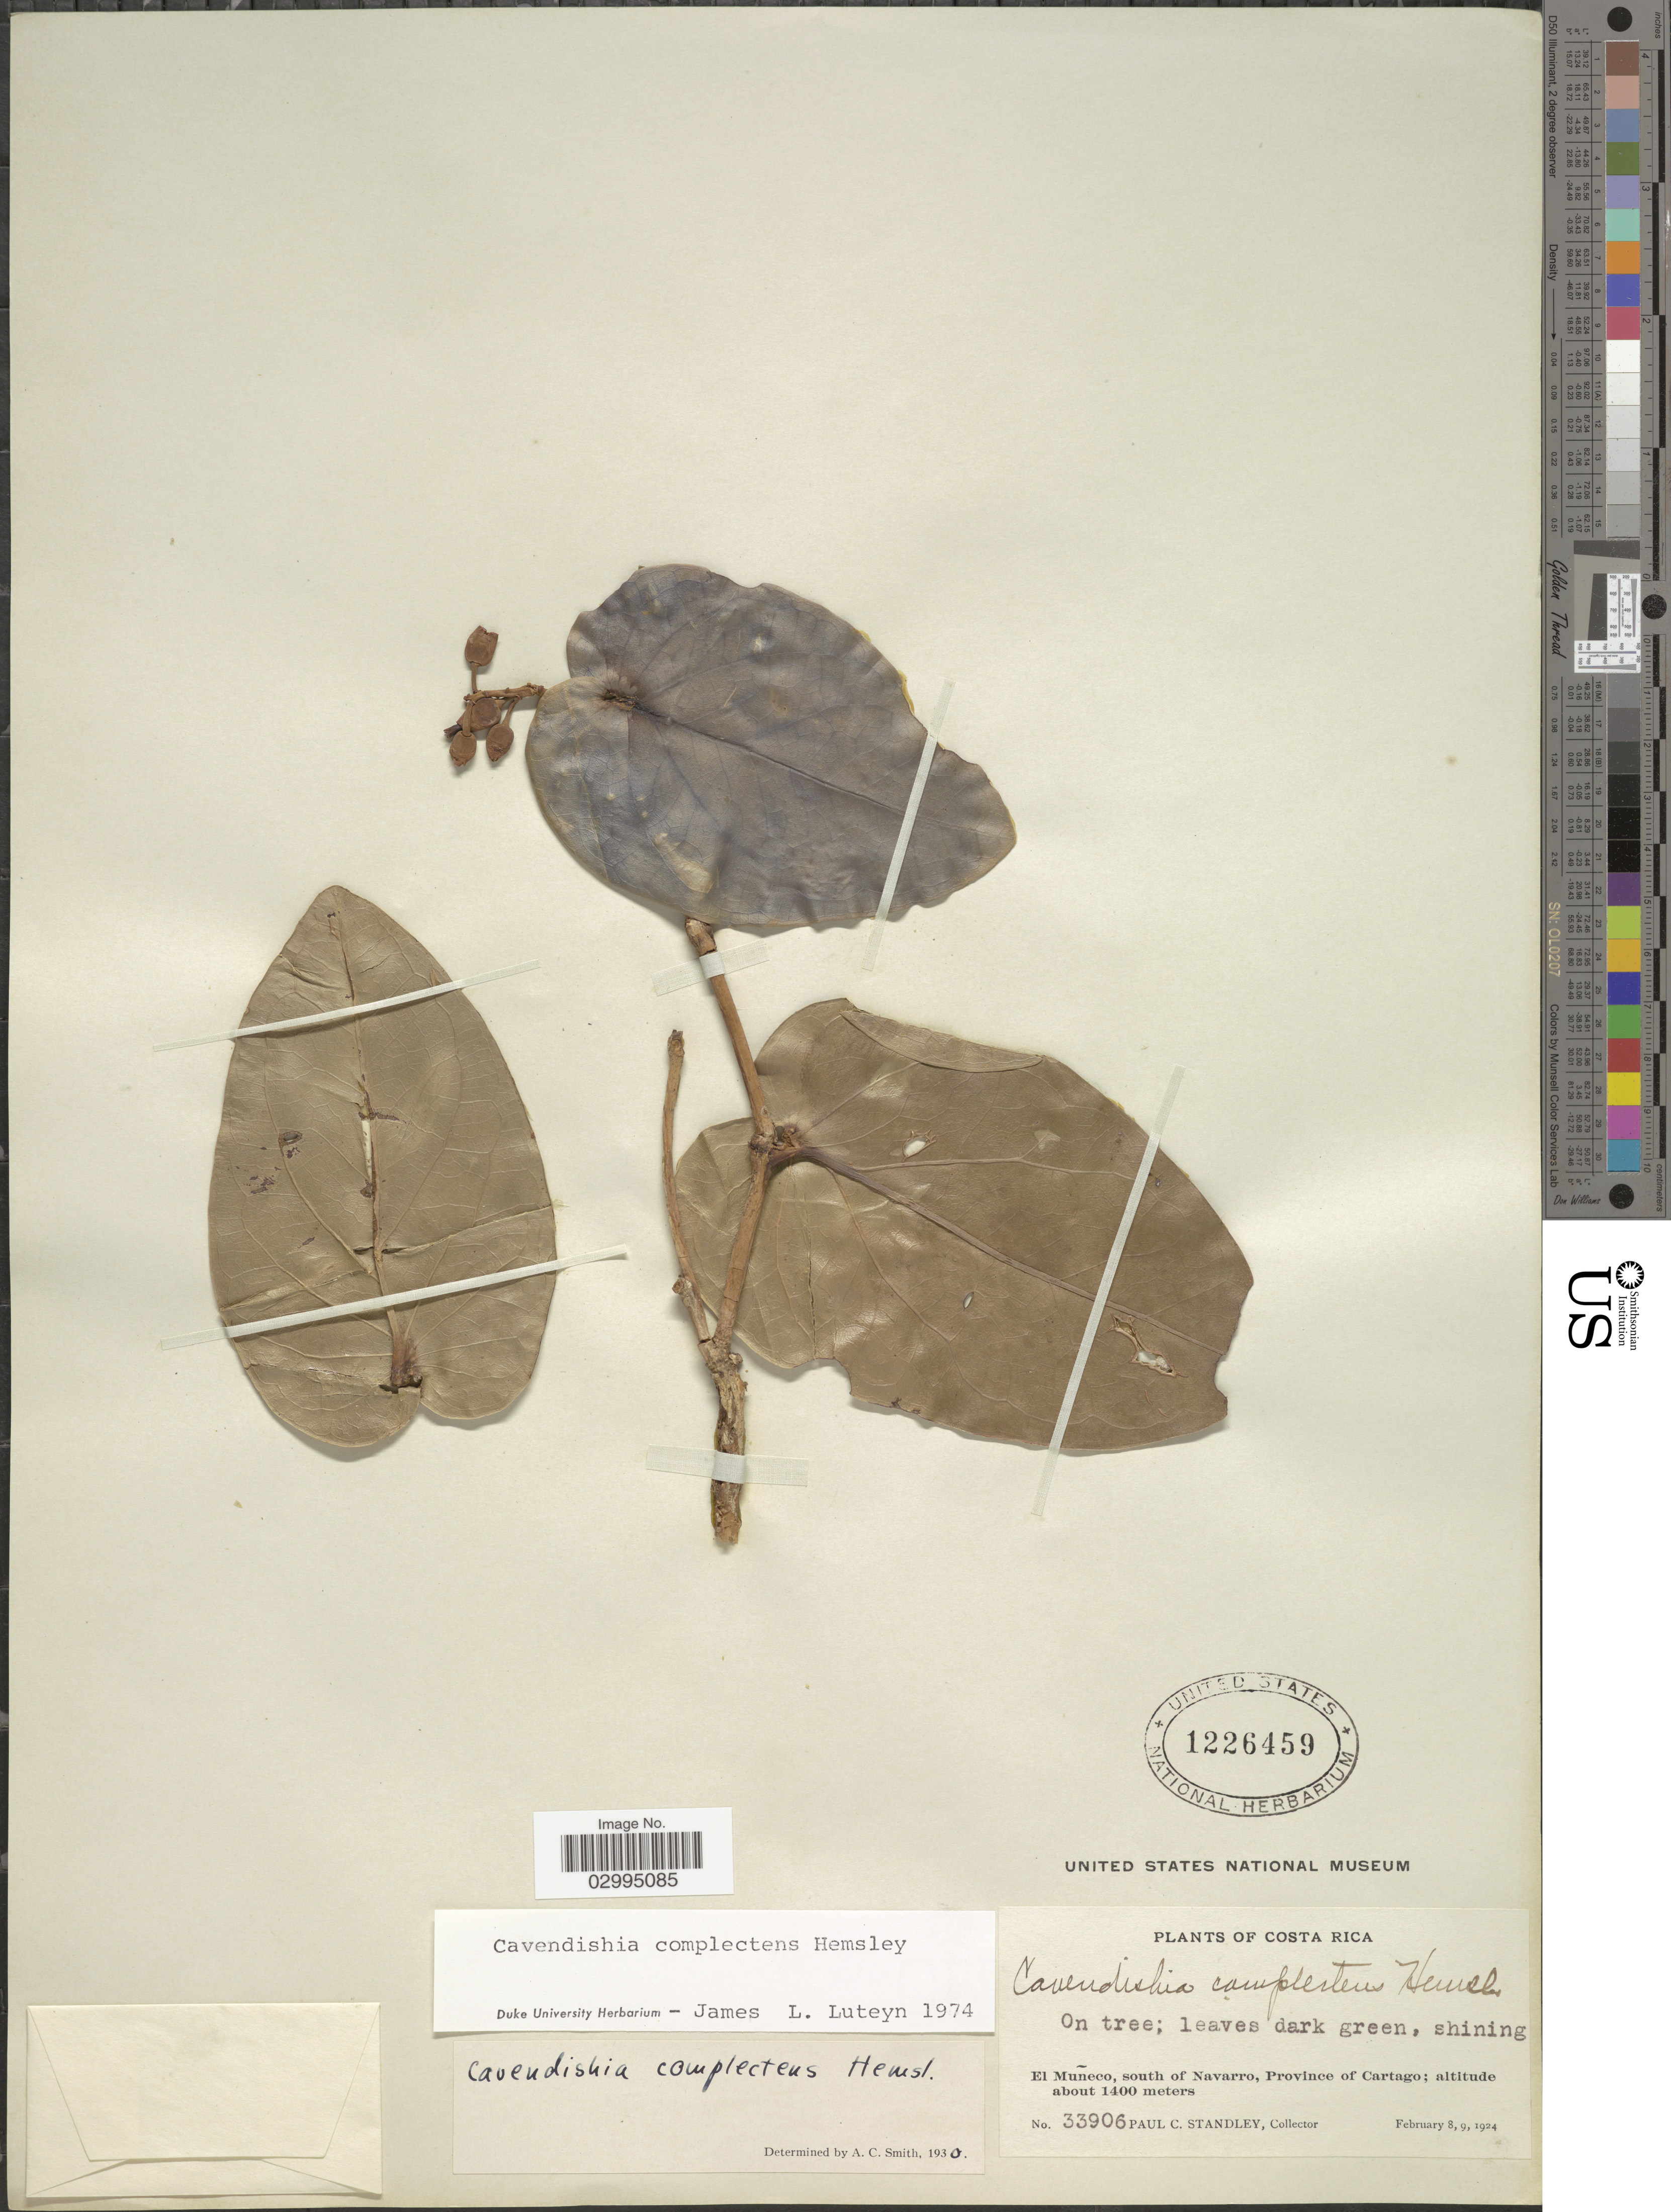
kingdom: Plantae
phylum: Tracheophyta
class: Magnoliopsida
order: Ericales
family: Ericaceae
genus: Cavendishia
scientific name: Cavendishia complectens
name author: Hemsl.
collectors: P. C. Standley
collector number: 33906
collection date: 1924-02-08/1924-02-09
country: Costa Rica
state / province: Cartago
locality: El Muñeco, south of Navarro, Province of Cartago.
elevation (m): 1400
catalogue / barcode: US 1226459